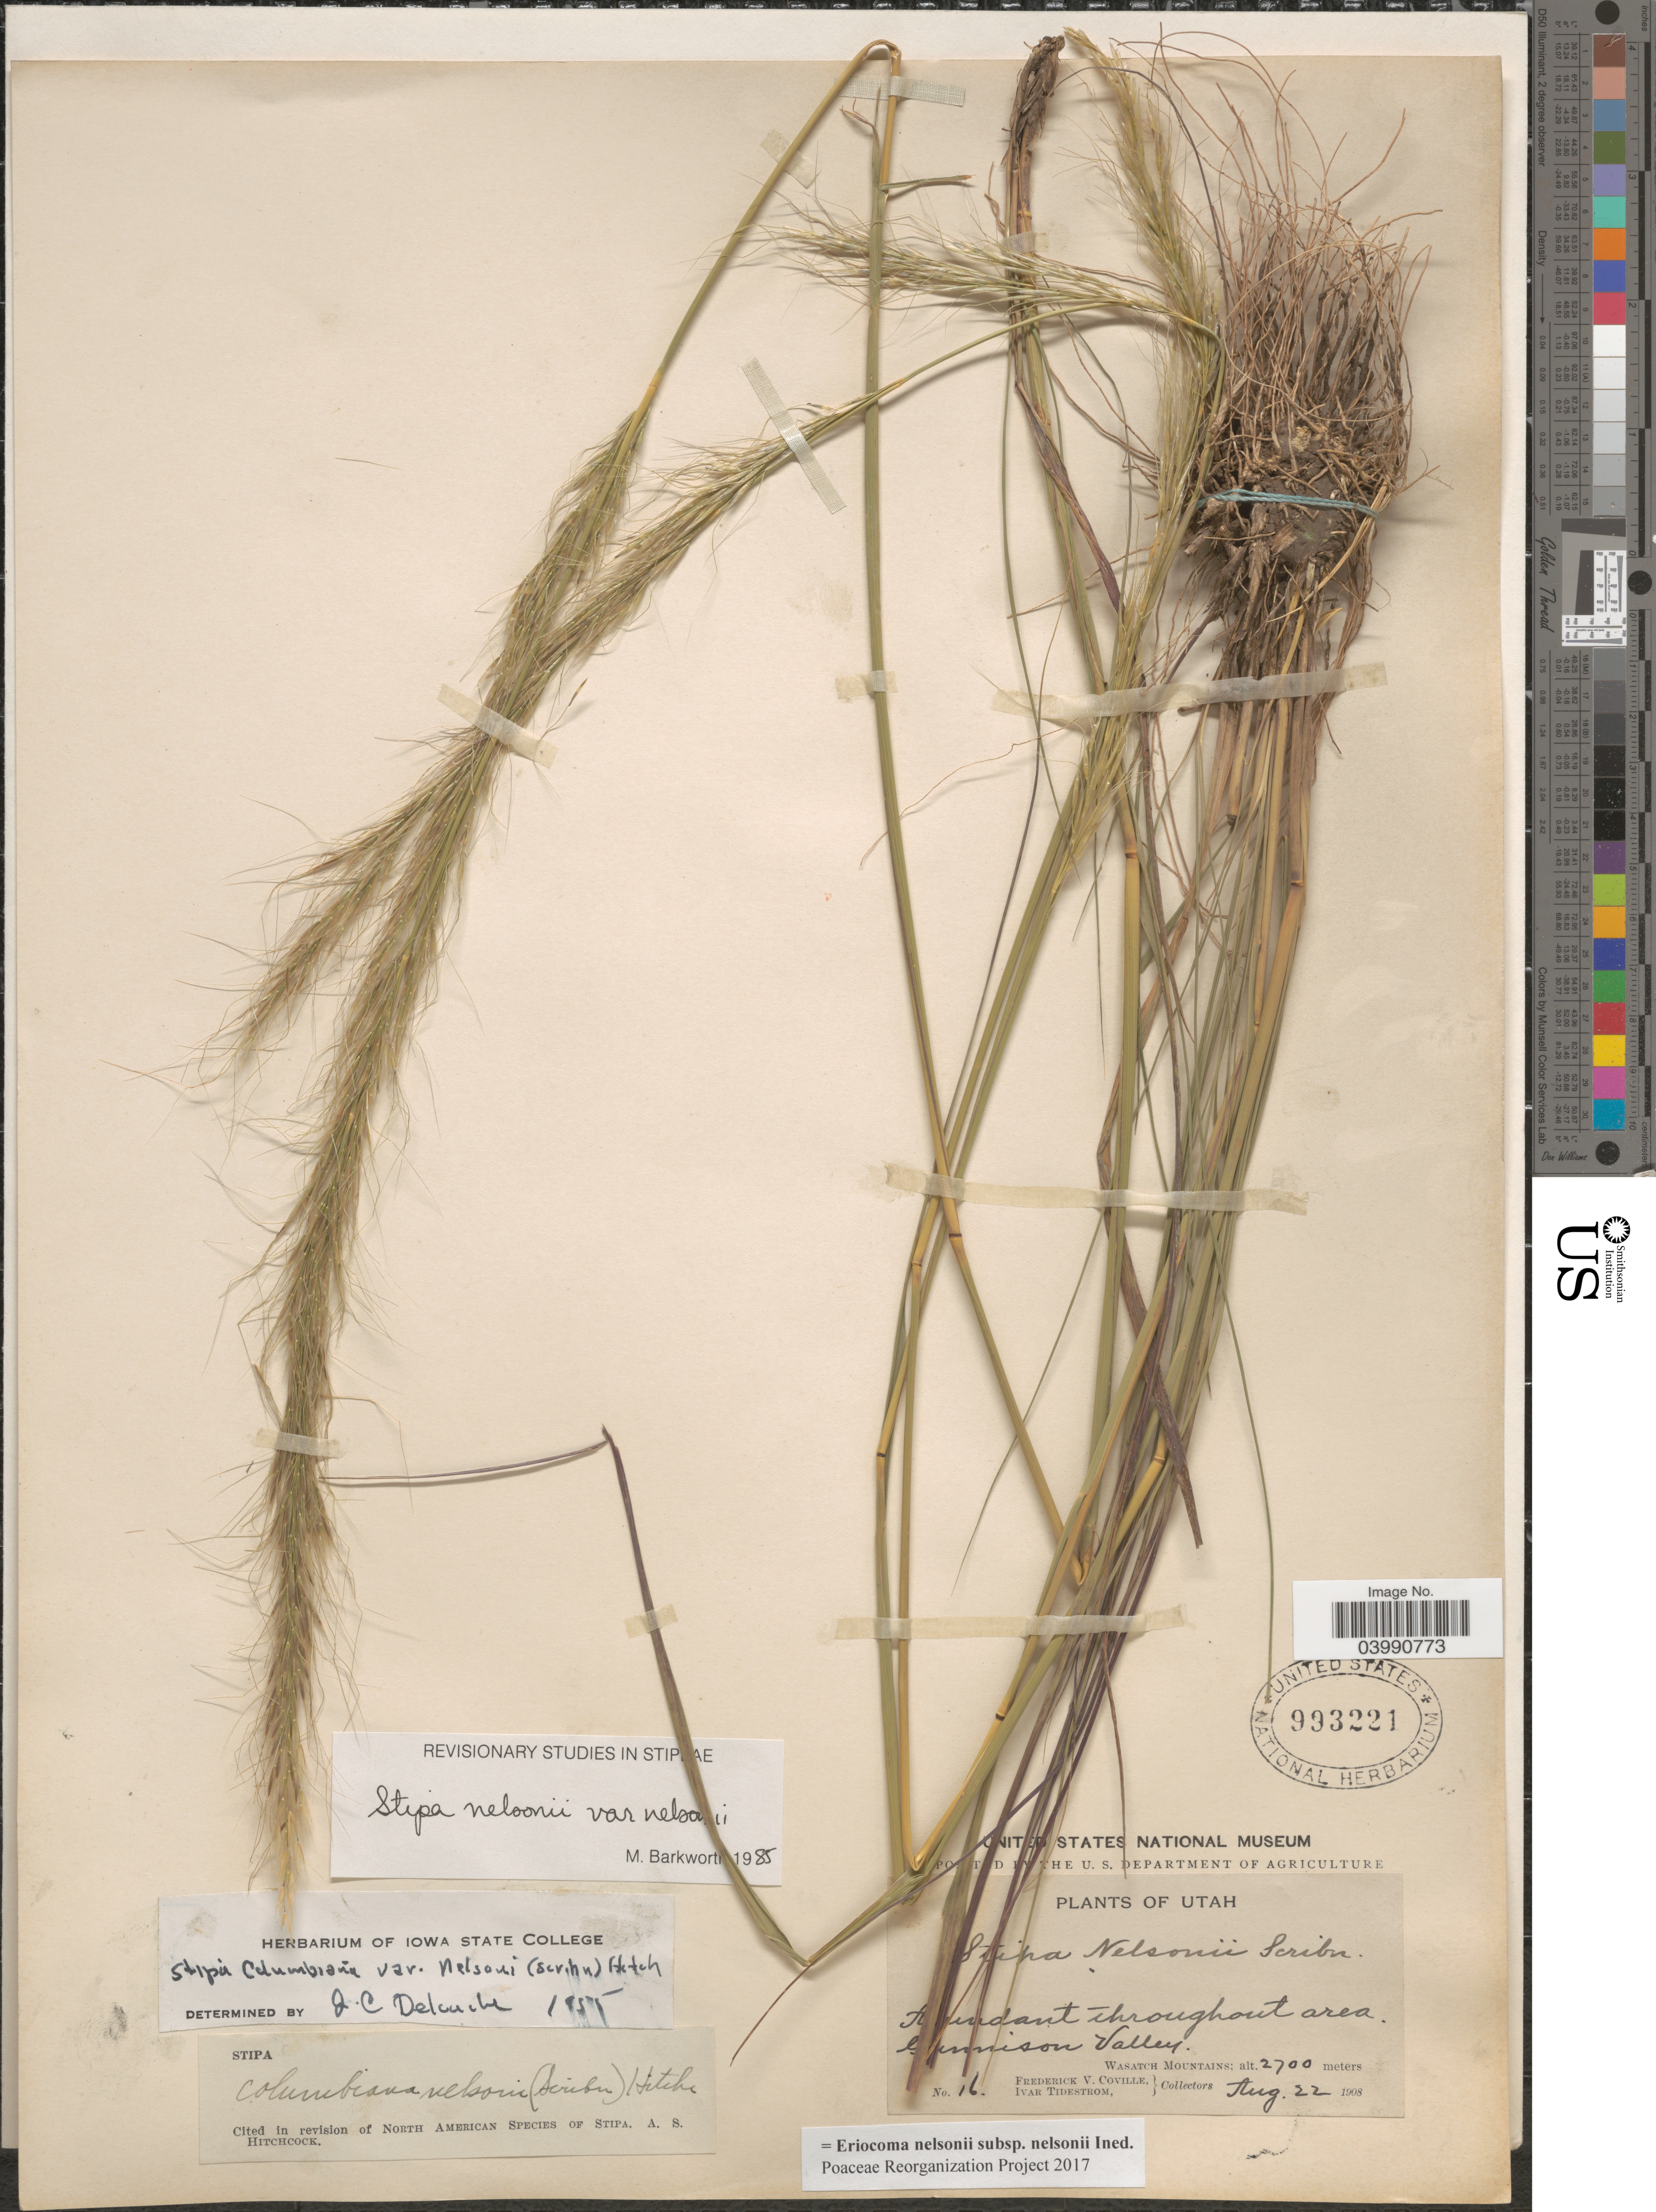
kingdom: Plantae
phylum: Tracheophyta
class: Liliopsida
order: Poales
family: Poaceae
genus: Eriocoma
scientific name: Eriocoma nelsonii subsp. nelsonii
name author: (Scribn.) Romasch.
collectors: F. V. Coville & I. F. Tidestrom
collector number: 16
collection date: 1908-08-22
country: United States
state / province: Utah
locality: Gunnison Valley. Wasatch Mountains.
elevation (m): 2700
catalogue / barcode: US 993221